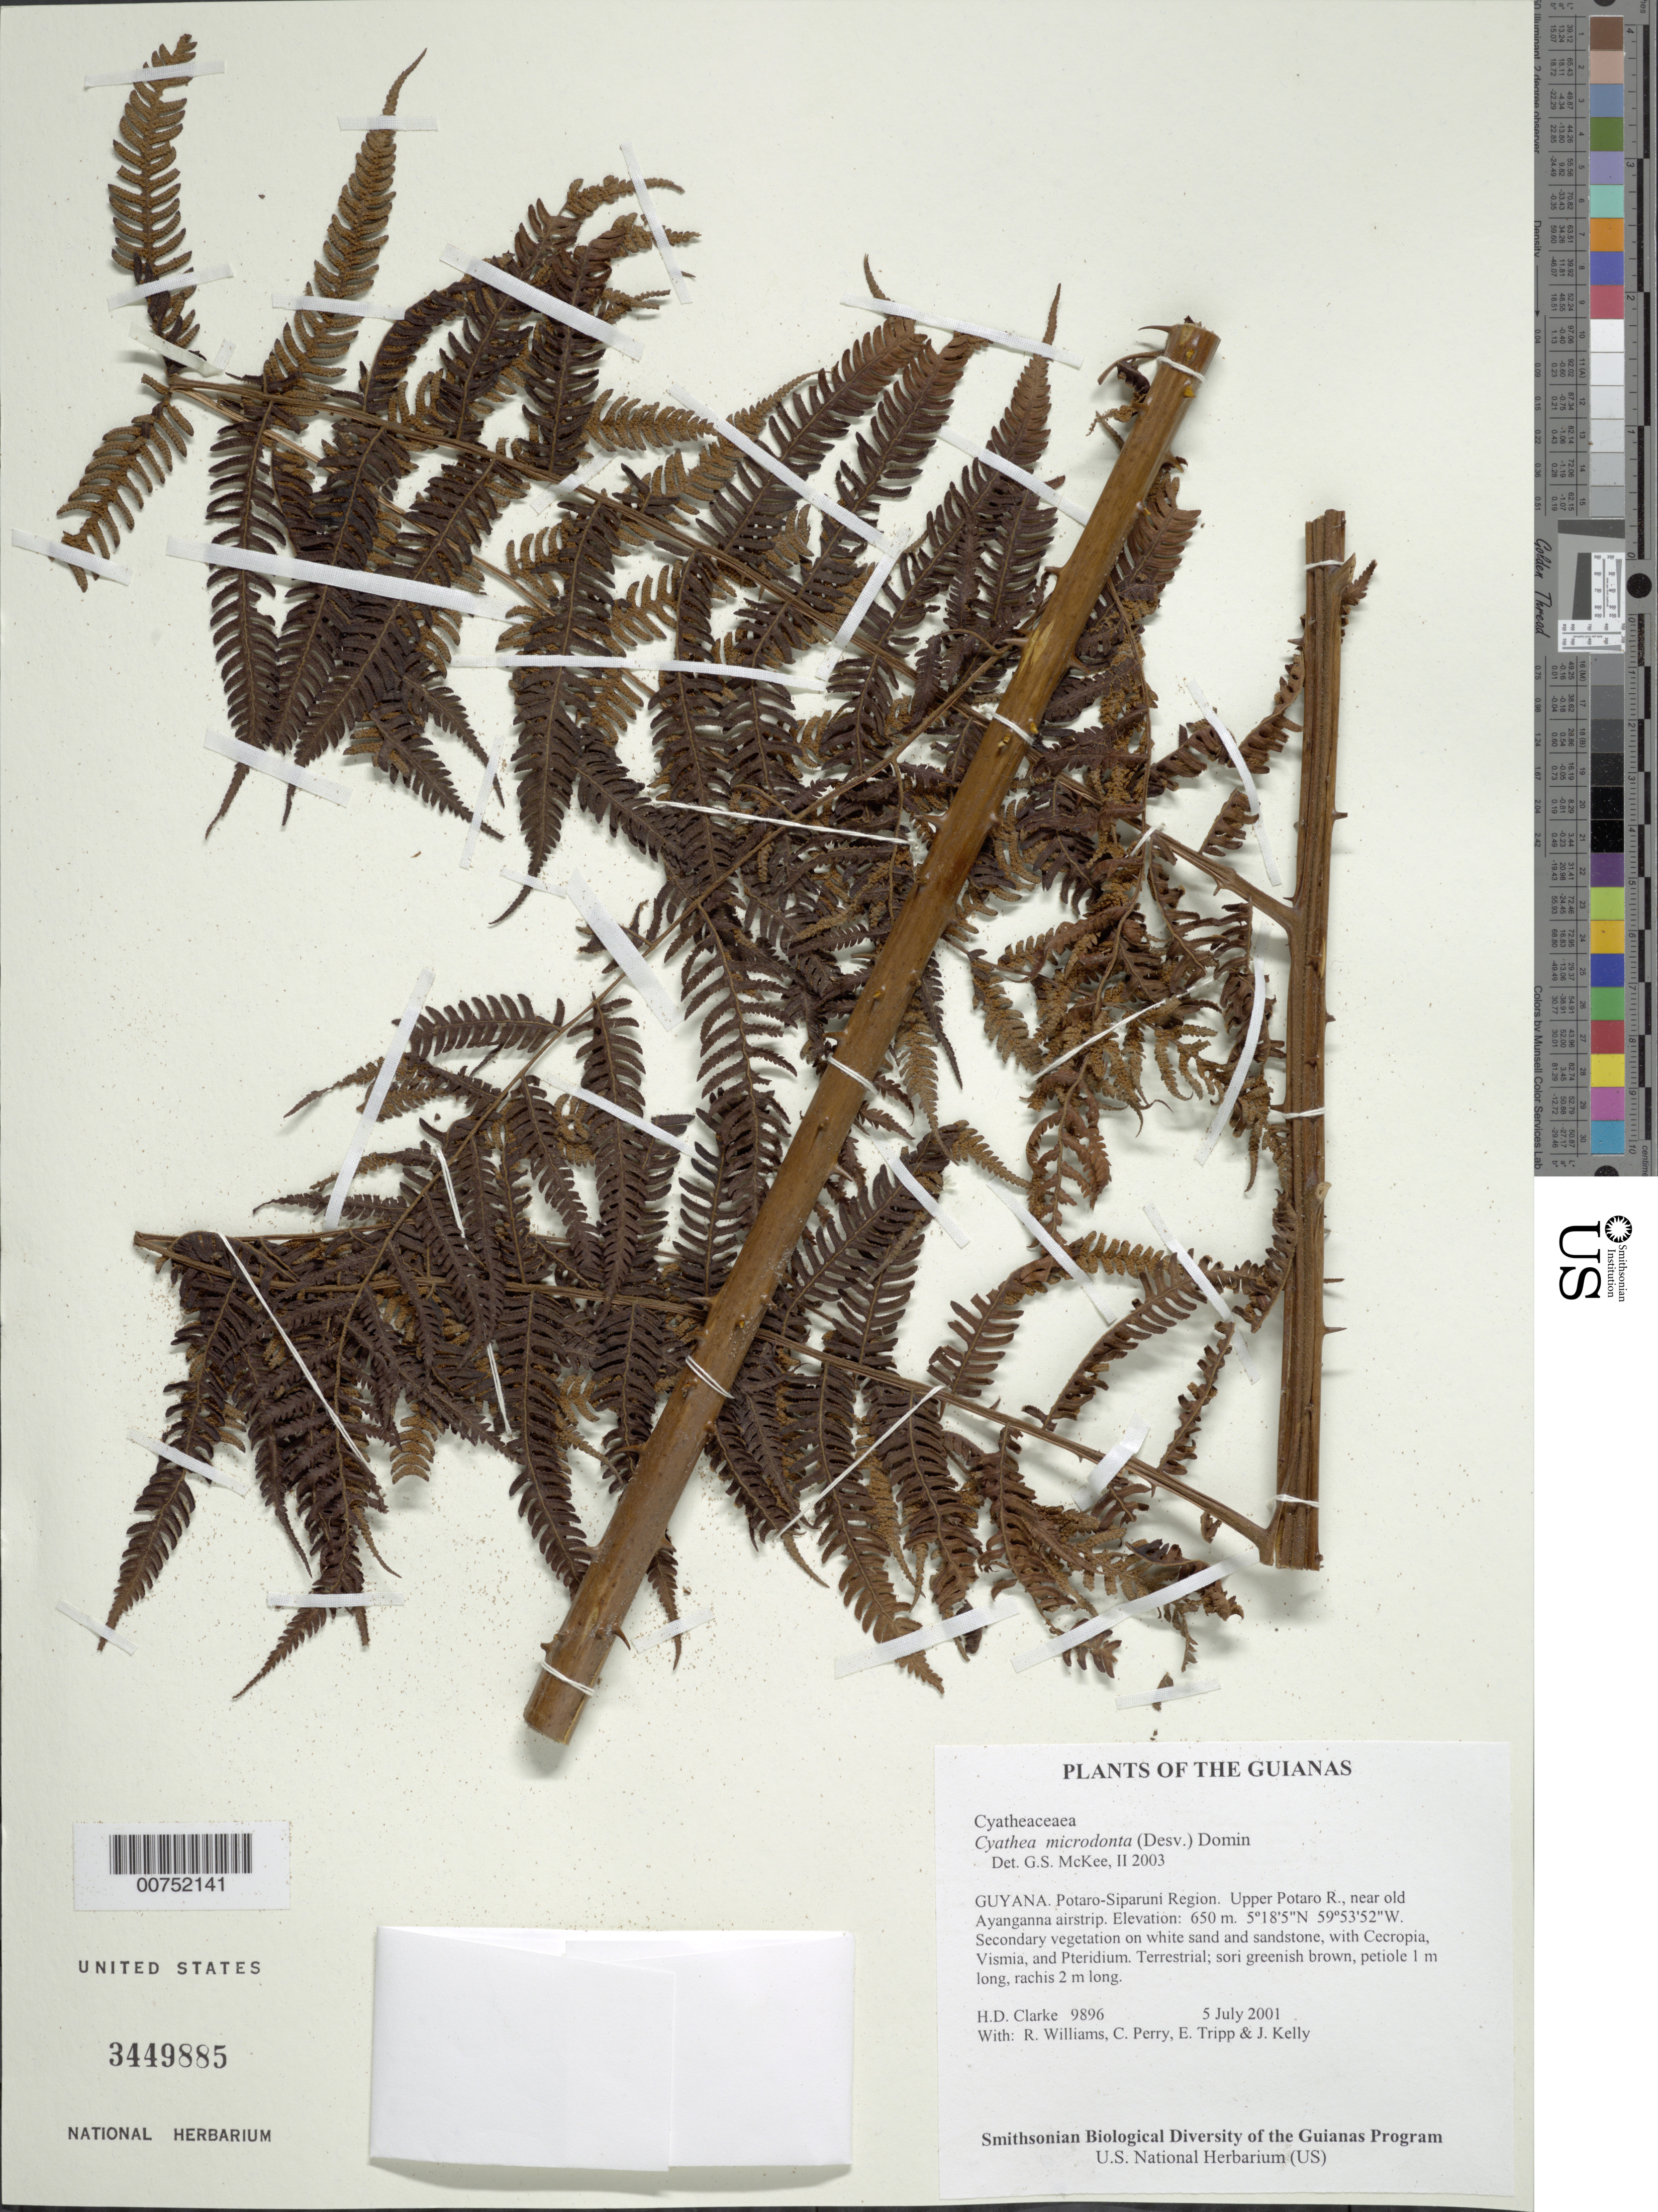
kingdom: Plantae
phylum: Tracheophyta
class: Polypodiopsida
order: Cyatheales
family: Cyatheaceae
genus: Cyathea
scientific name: Cyathea microdonta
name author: (Desv.) Domin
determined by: McKee, G. S., (US), NMNH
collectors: H. D. Clarke, R. Williams, C. Perry, E. Tripp & J. Kelly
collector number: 9896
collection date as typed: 5 July 2001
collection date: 2001-07-05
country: Guyana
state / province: Potaro-Siparuni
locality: Upper Potaro R., near old Ayanganna airstrip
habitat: Secondary vegetation on white sand and sandstone, with Cecropia, Vismia, and Pteridium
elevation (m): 650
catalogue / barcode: US 3449885